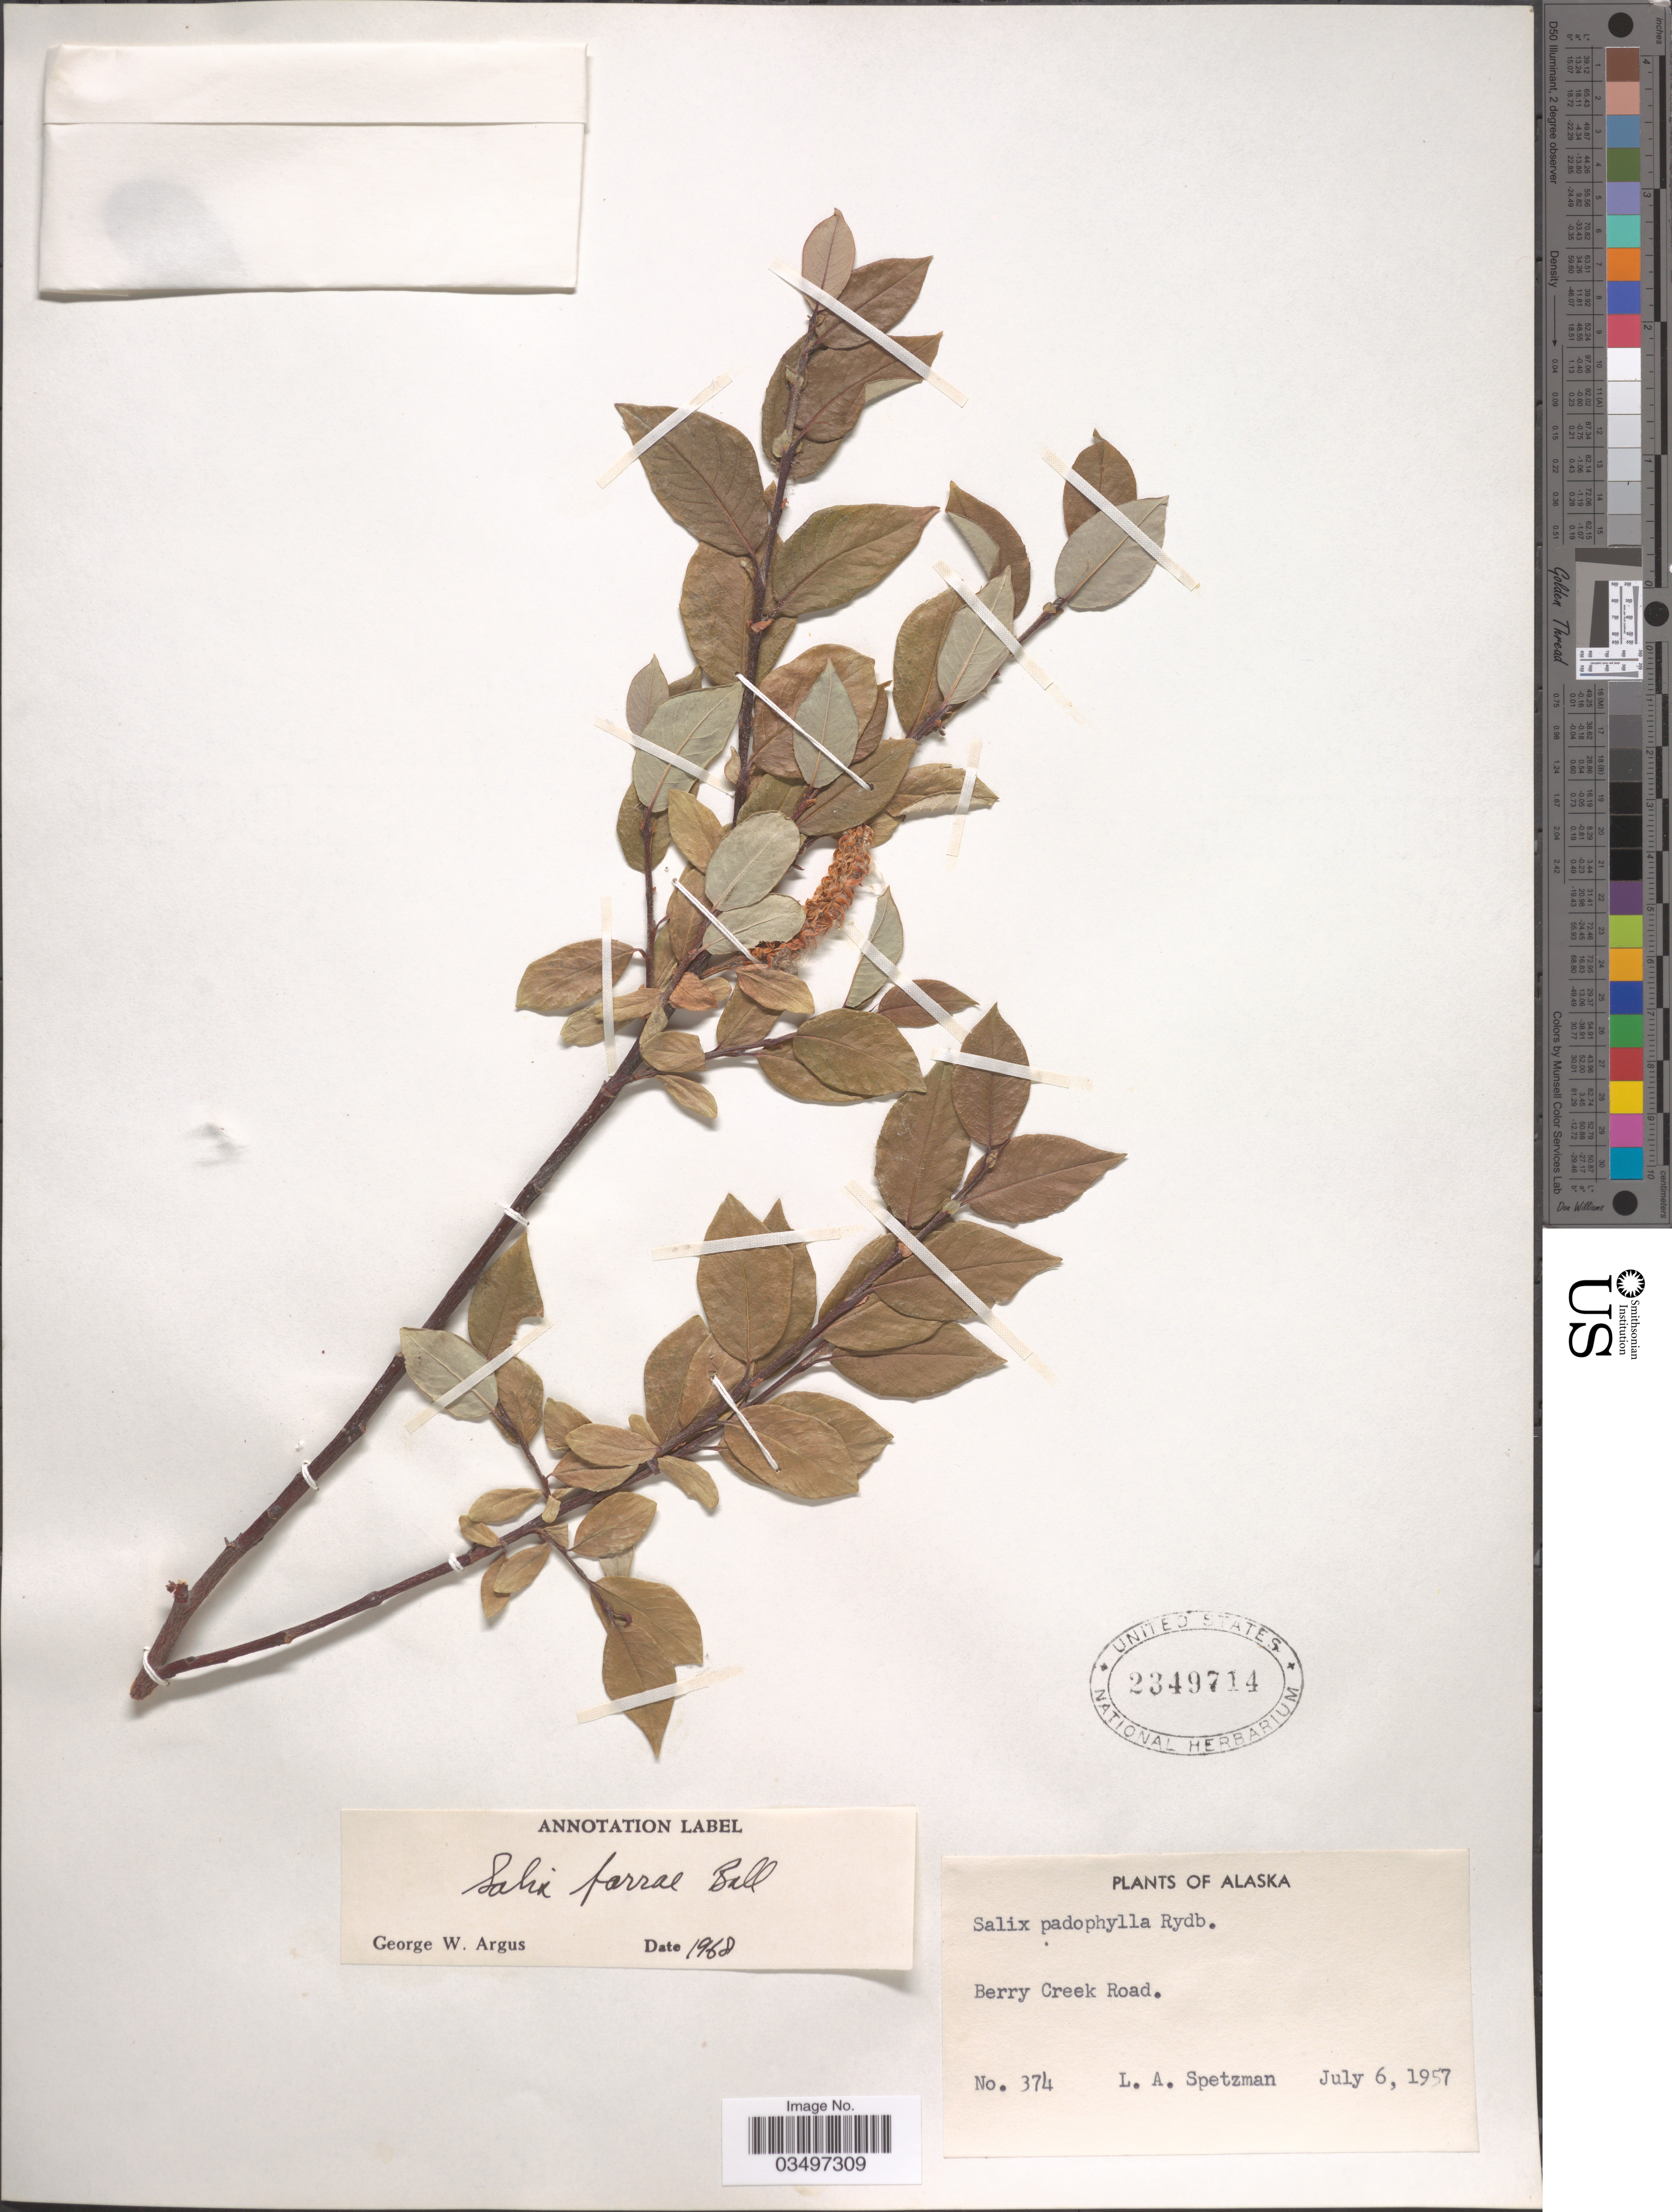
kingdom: Plantae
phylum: Tracheophyta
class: Magnoliopsida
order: Malpighiales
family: Salicaceae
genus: Salix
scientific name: Salix farrae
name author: C.R. Ball in Standl.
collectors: L. Spetzman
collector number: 374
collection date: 1957-07-06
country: United States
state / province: Alaska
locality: Berry Creek Road.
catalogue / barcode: US 2349714